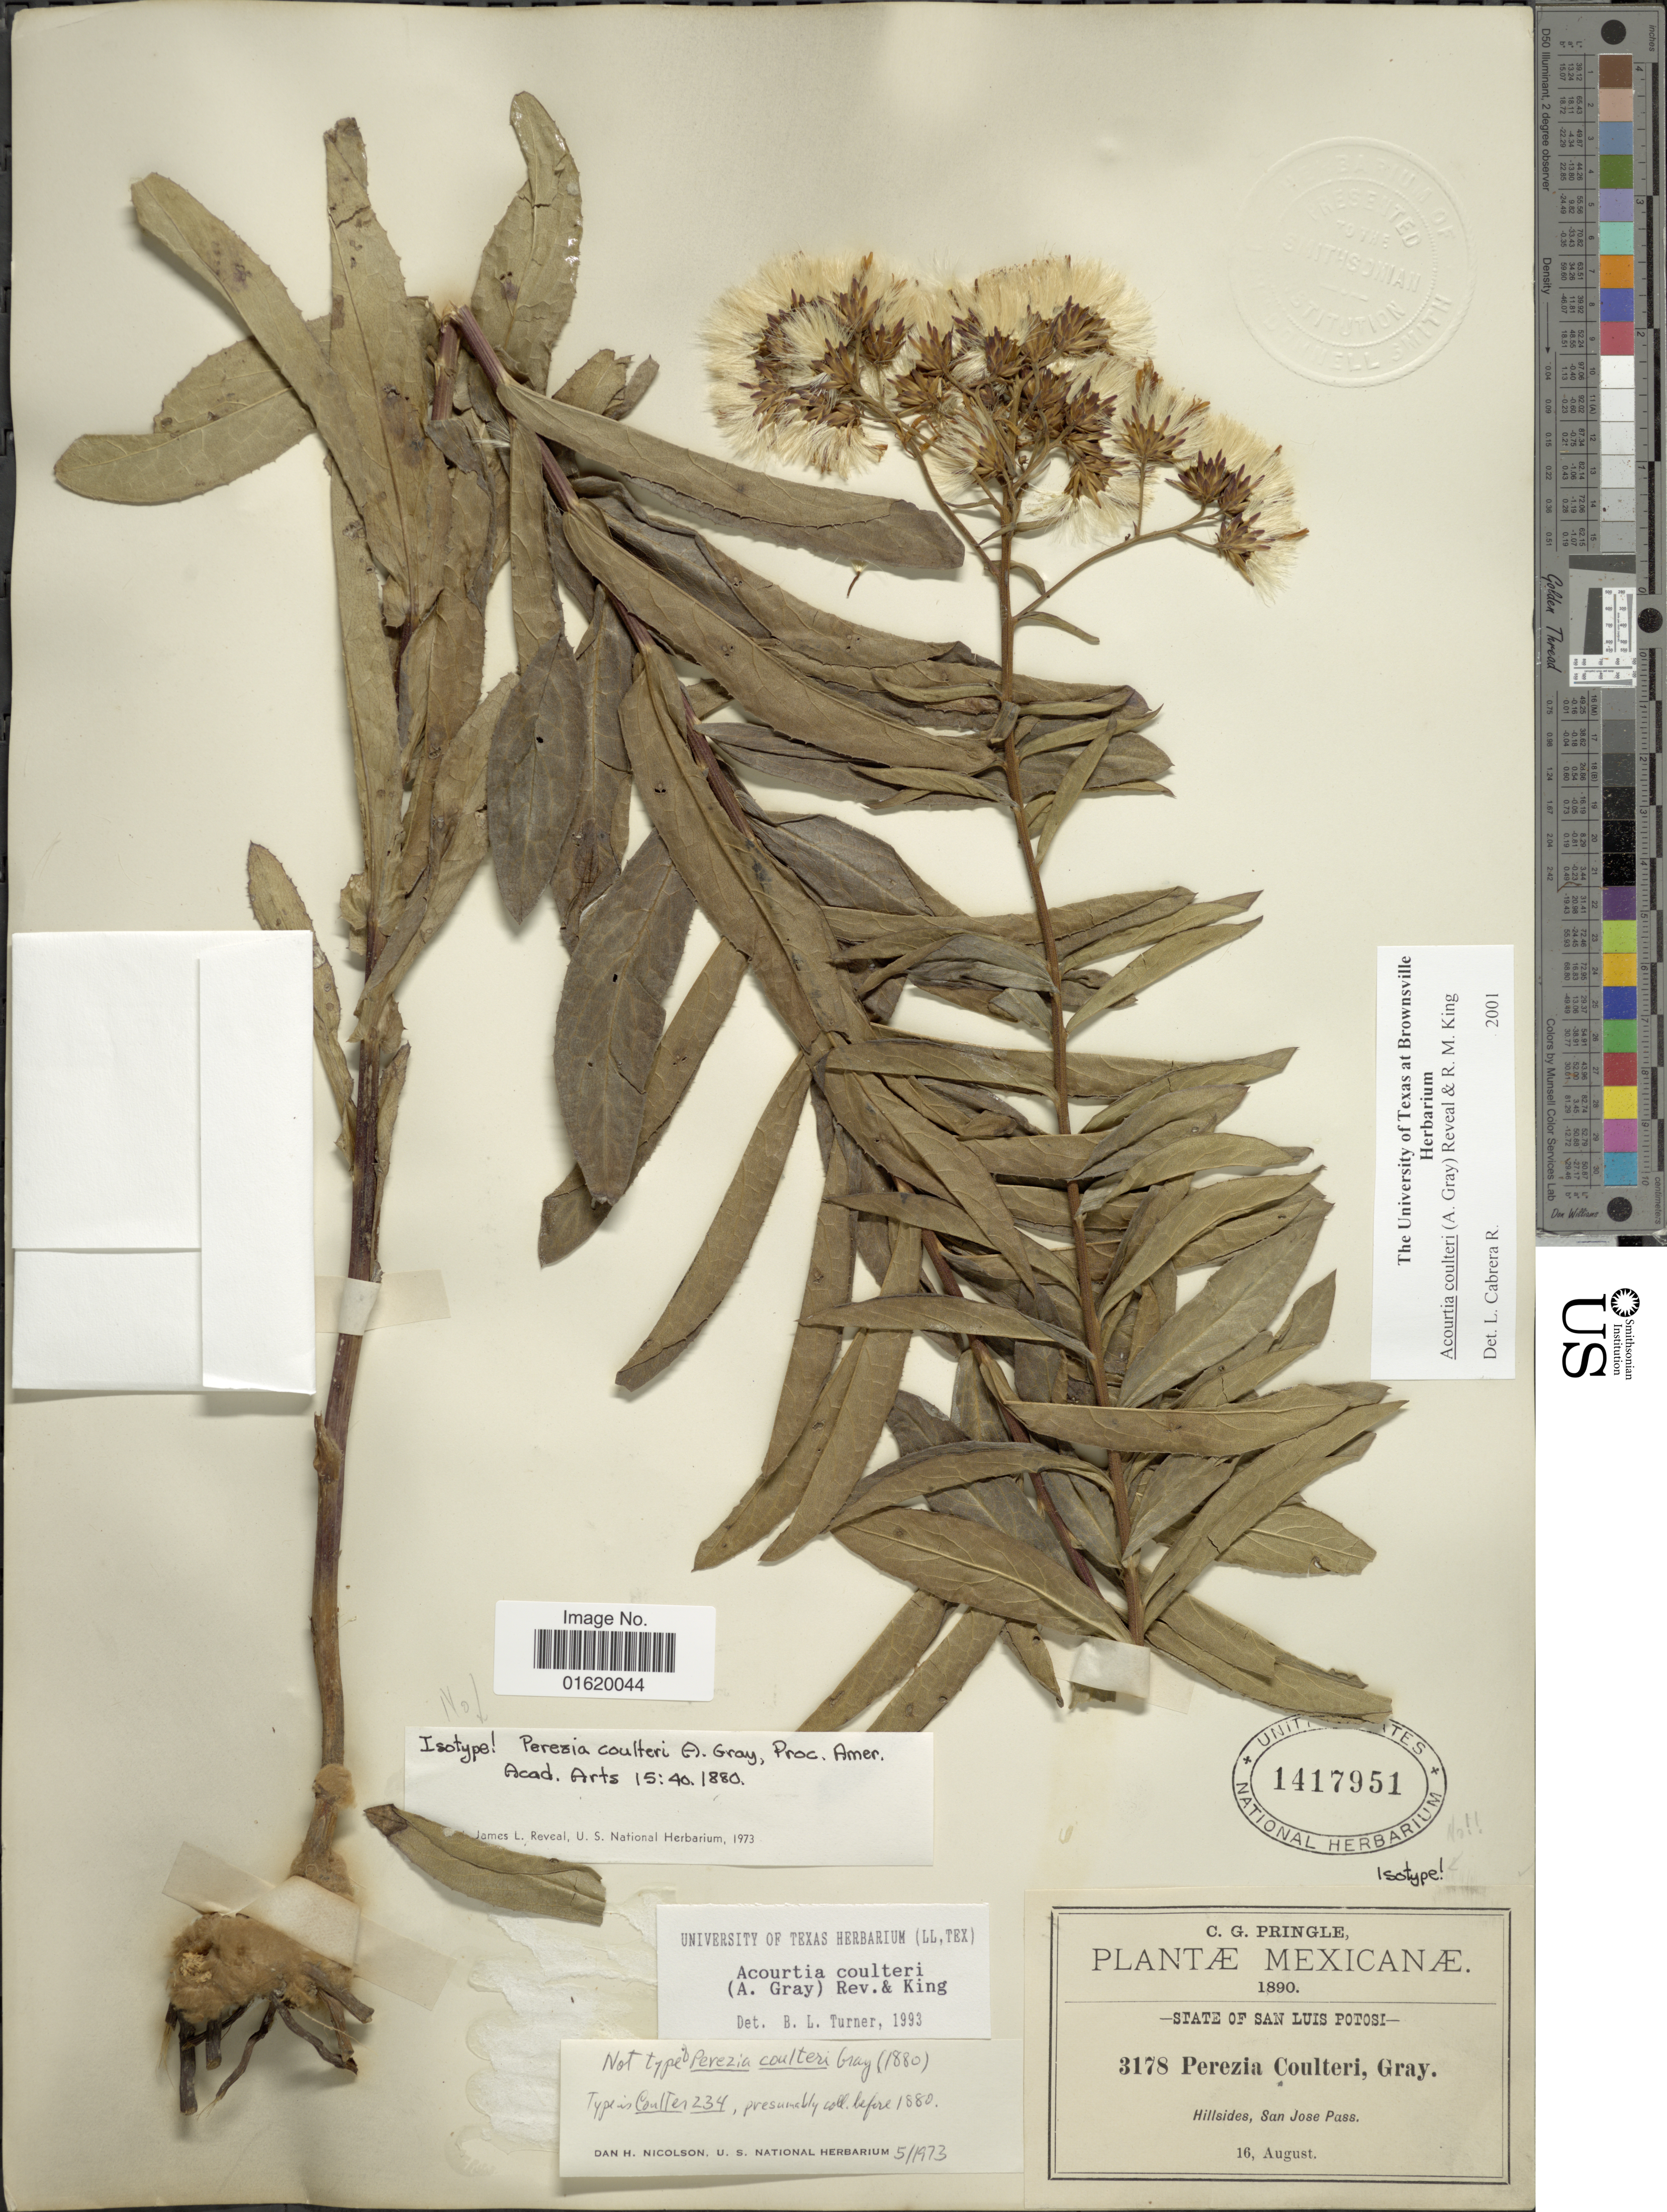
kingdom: Plantae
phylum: Tracheophyta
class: Magnoliopsida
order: Asterales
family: Asteraceae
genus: Acourtia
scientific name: Acourtia coulteri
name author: (A. Gray) Reveal & R.M. King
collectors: C. G. Pringle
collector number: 3178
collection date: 1890-08-16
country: Mexico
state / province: San Luis Potosí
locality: Hillsides, San Jose Pass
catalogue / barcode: US 1417951